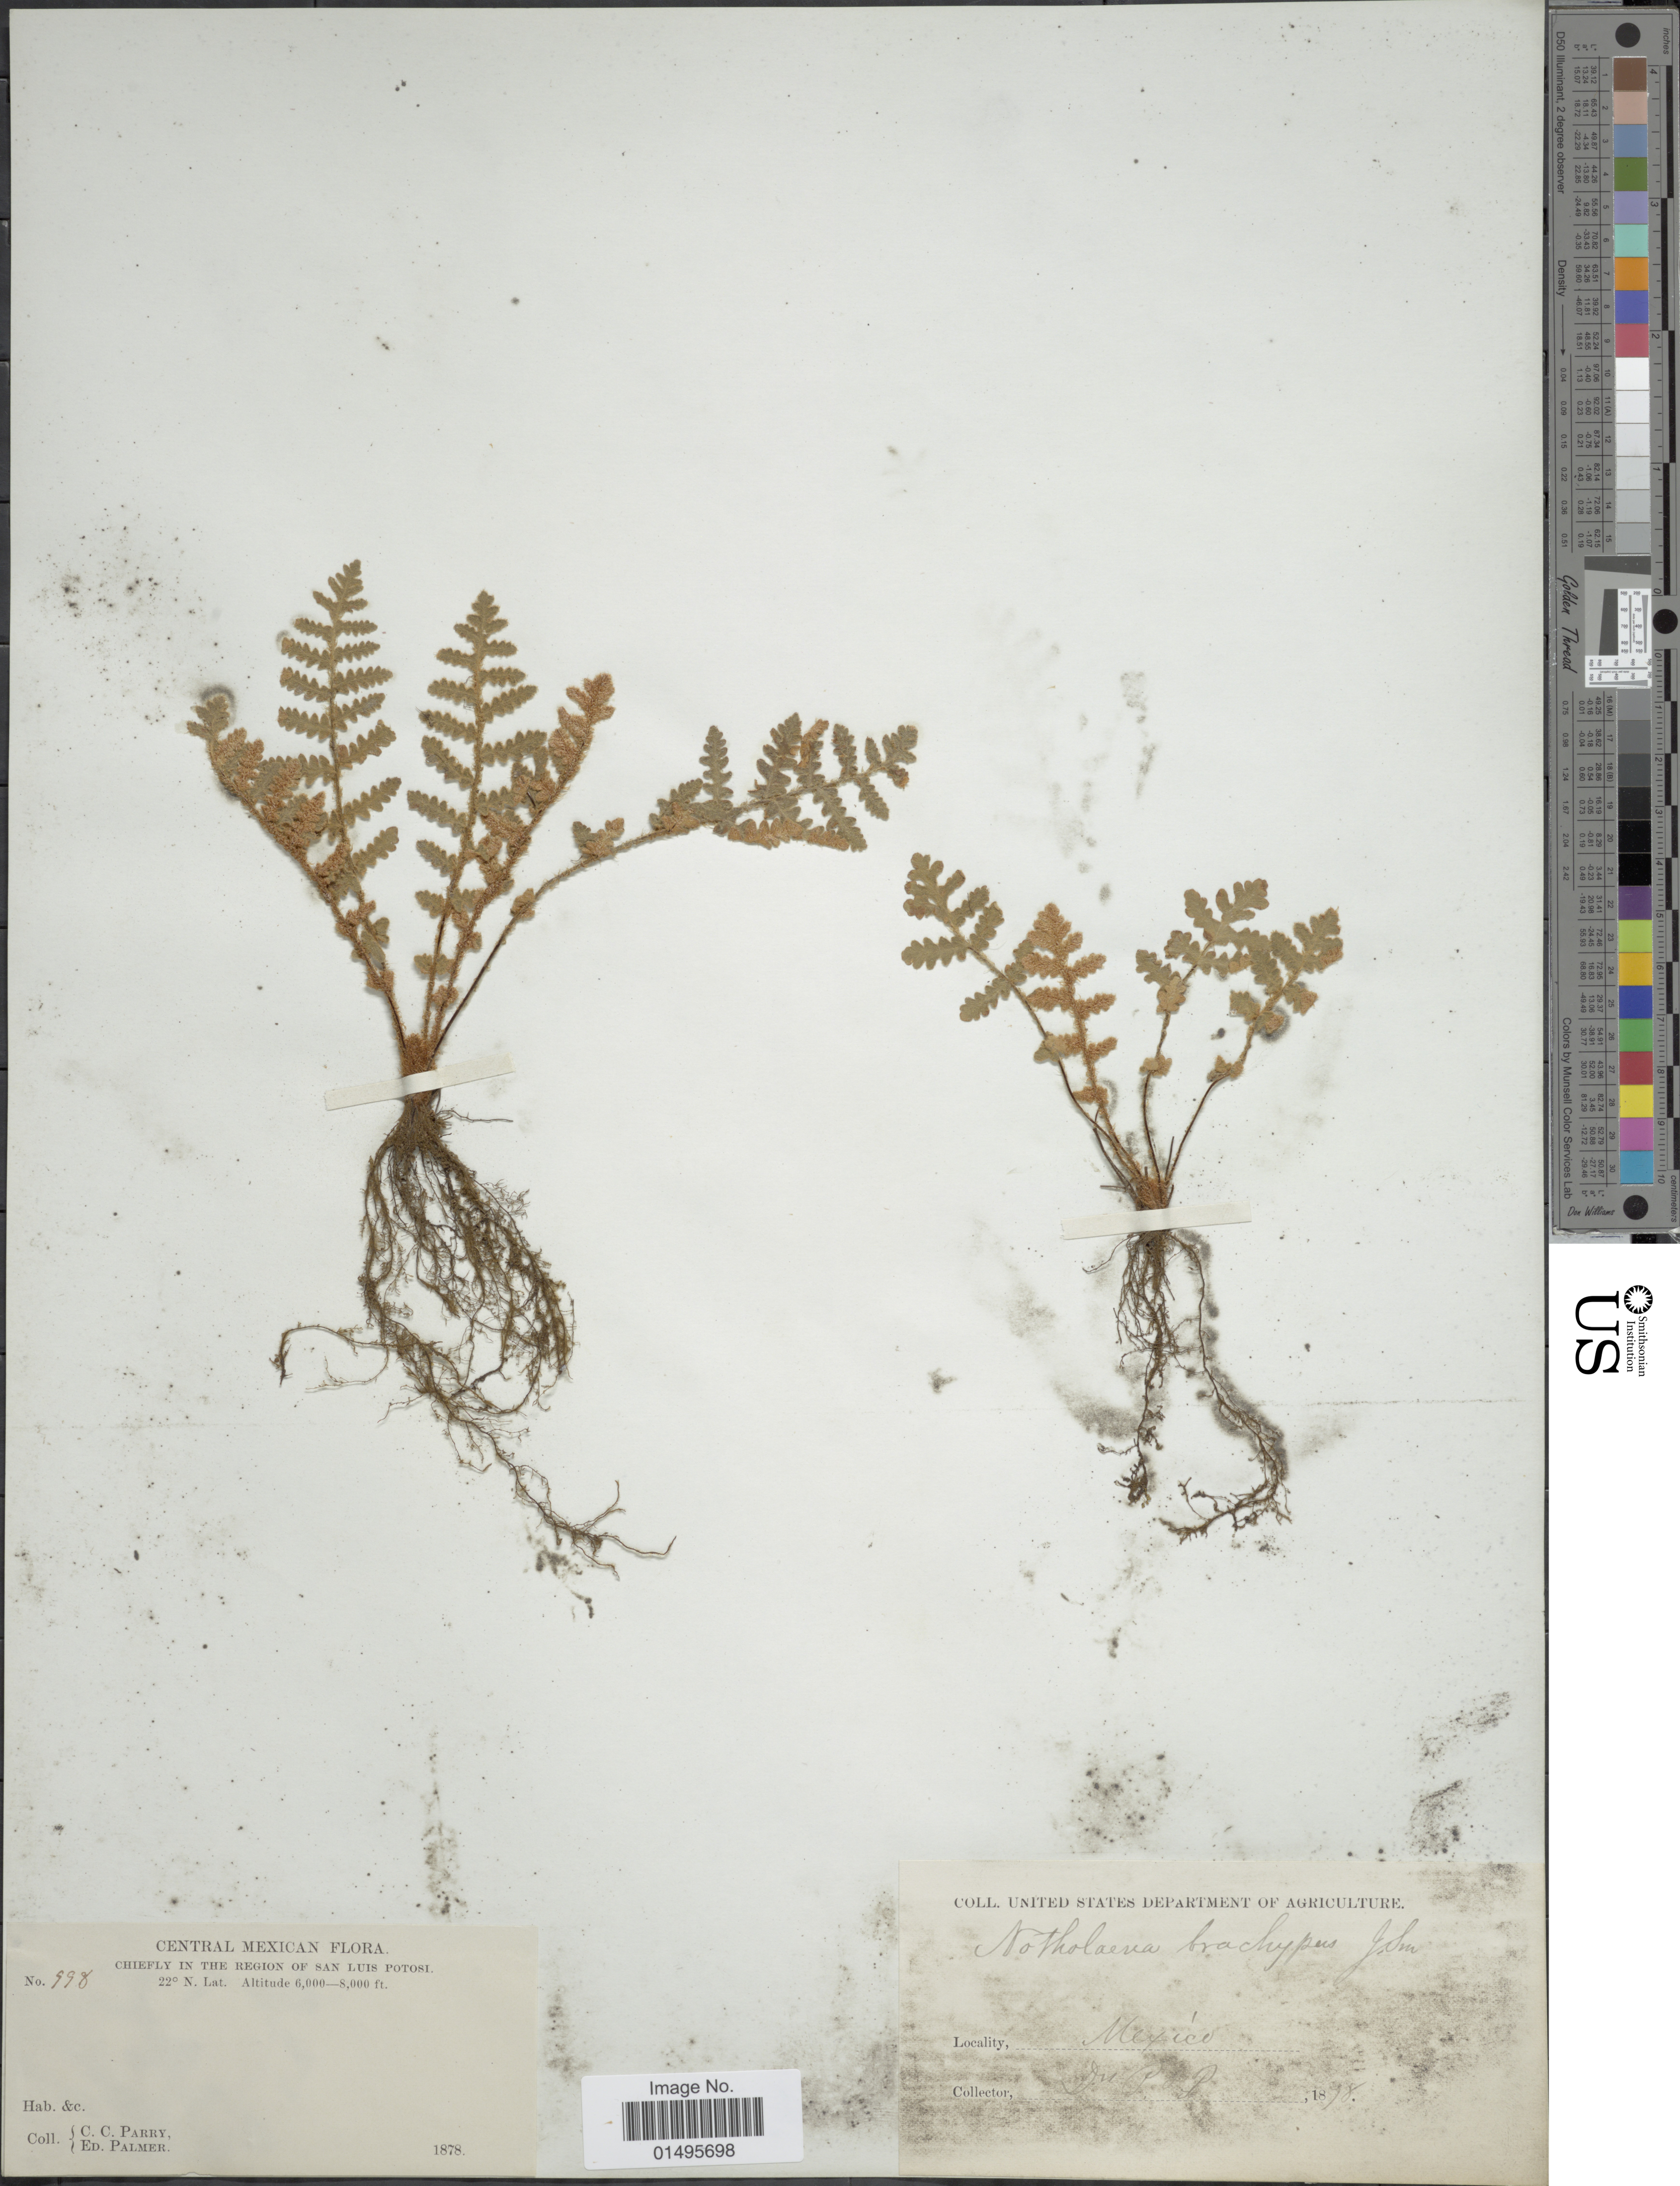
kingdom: Plantae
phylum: Tracheophyta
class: Polypodiopsida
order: Polypodiales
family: Pteridaceae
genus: Notholaena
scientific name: Notholaena brachypus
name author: (Kunze) J. Sm.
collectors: C. C. Parry & E. Palmer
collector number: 998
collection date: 1978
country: Mexico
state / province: San Luis Potosí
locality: Chiefly in the region of San Luis